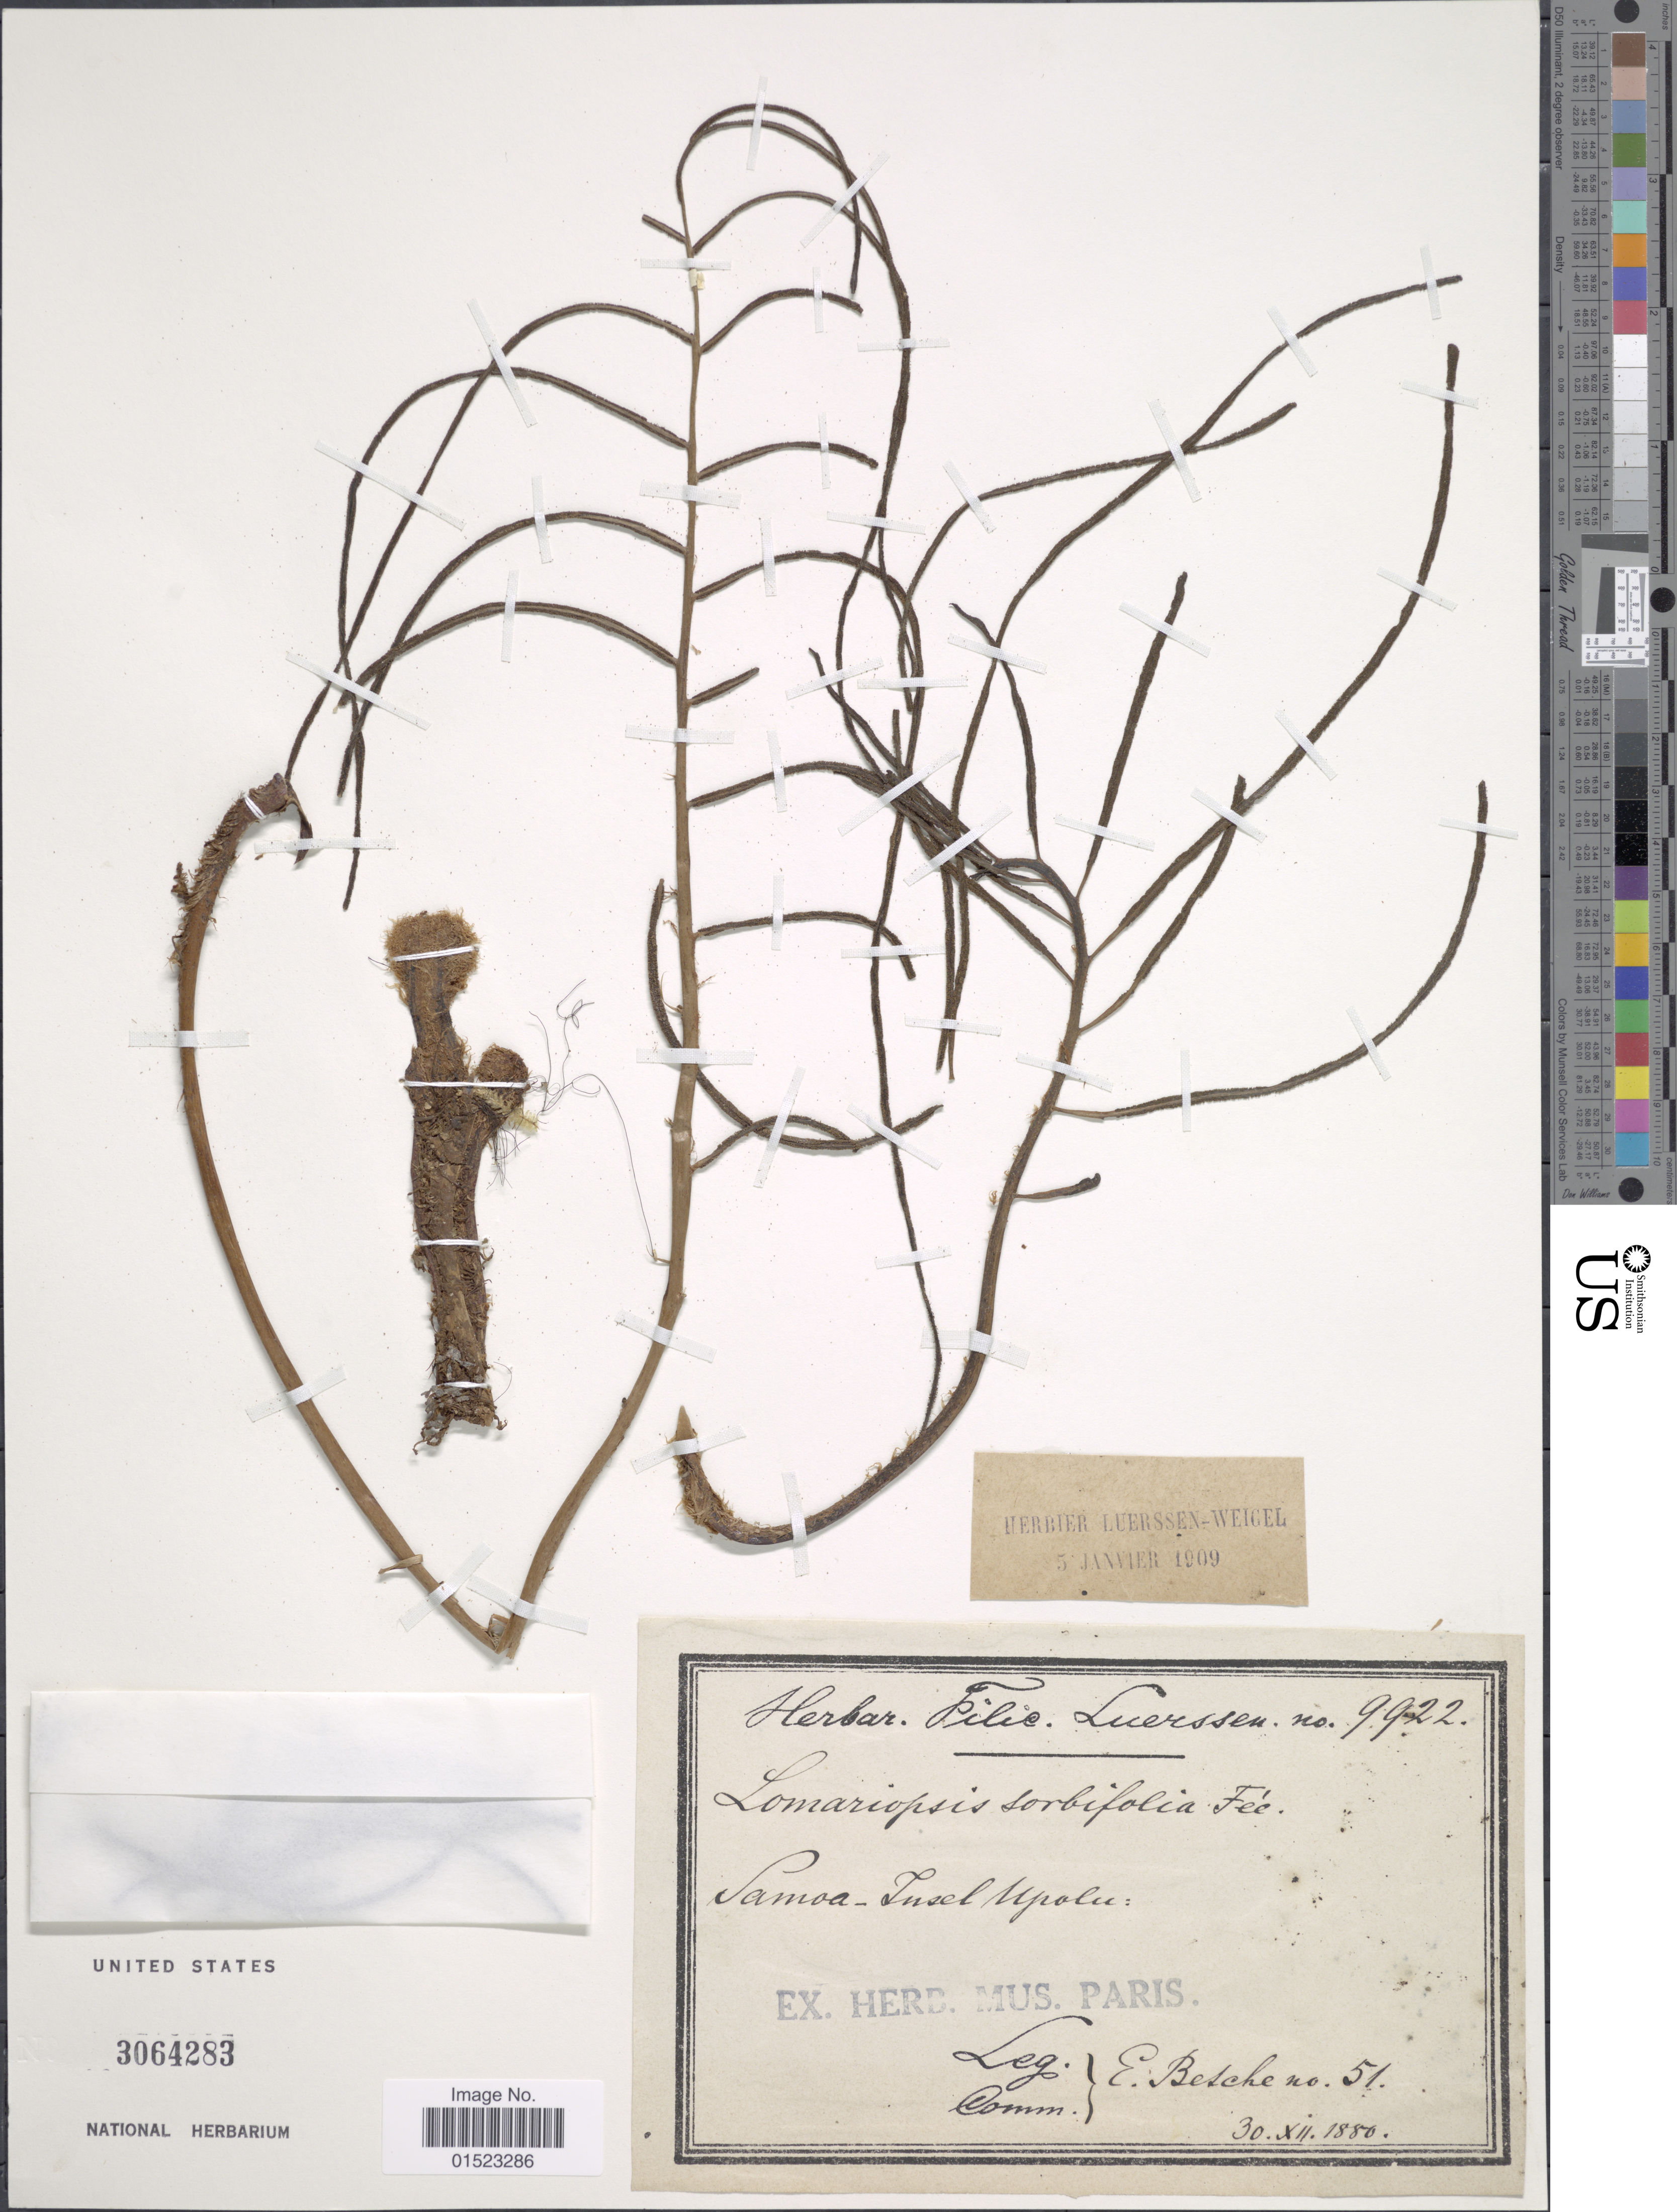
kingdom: Plantae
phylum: Tracheophyta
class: Polypodiopsida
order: Polypodiales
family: Blechnaceae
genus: Stenochlaena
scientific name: Stenochlaena sorbifolia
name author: (L.) J. Sm.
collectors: Besche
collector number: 51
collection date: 1880-12-30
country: Samoa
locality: Samoa - Insel Upolu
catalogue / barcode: US 3064283